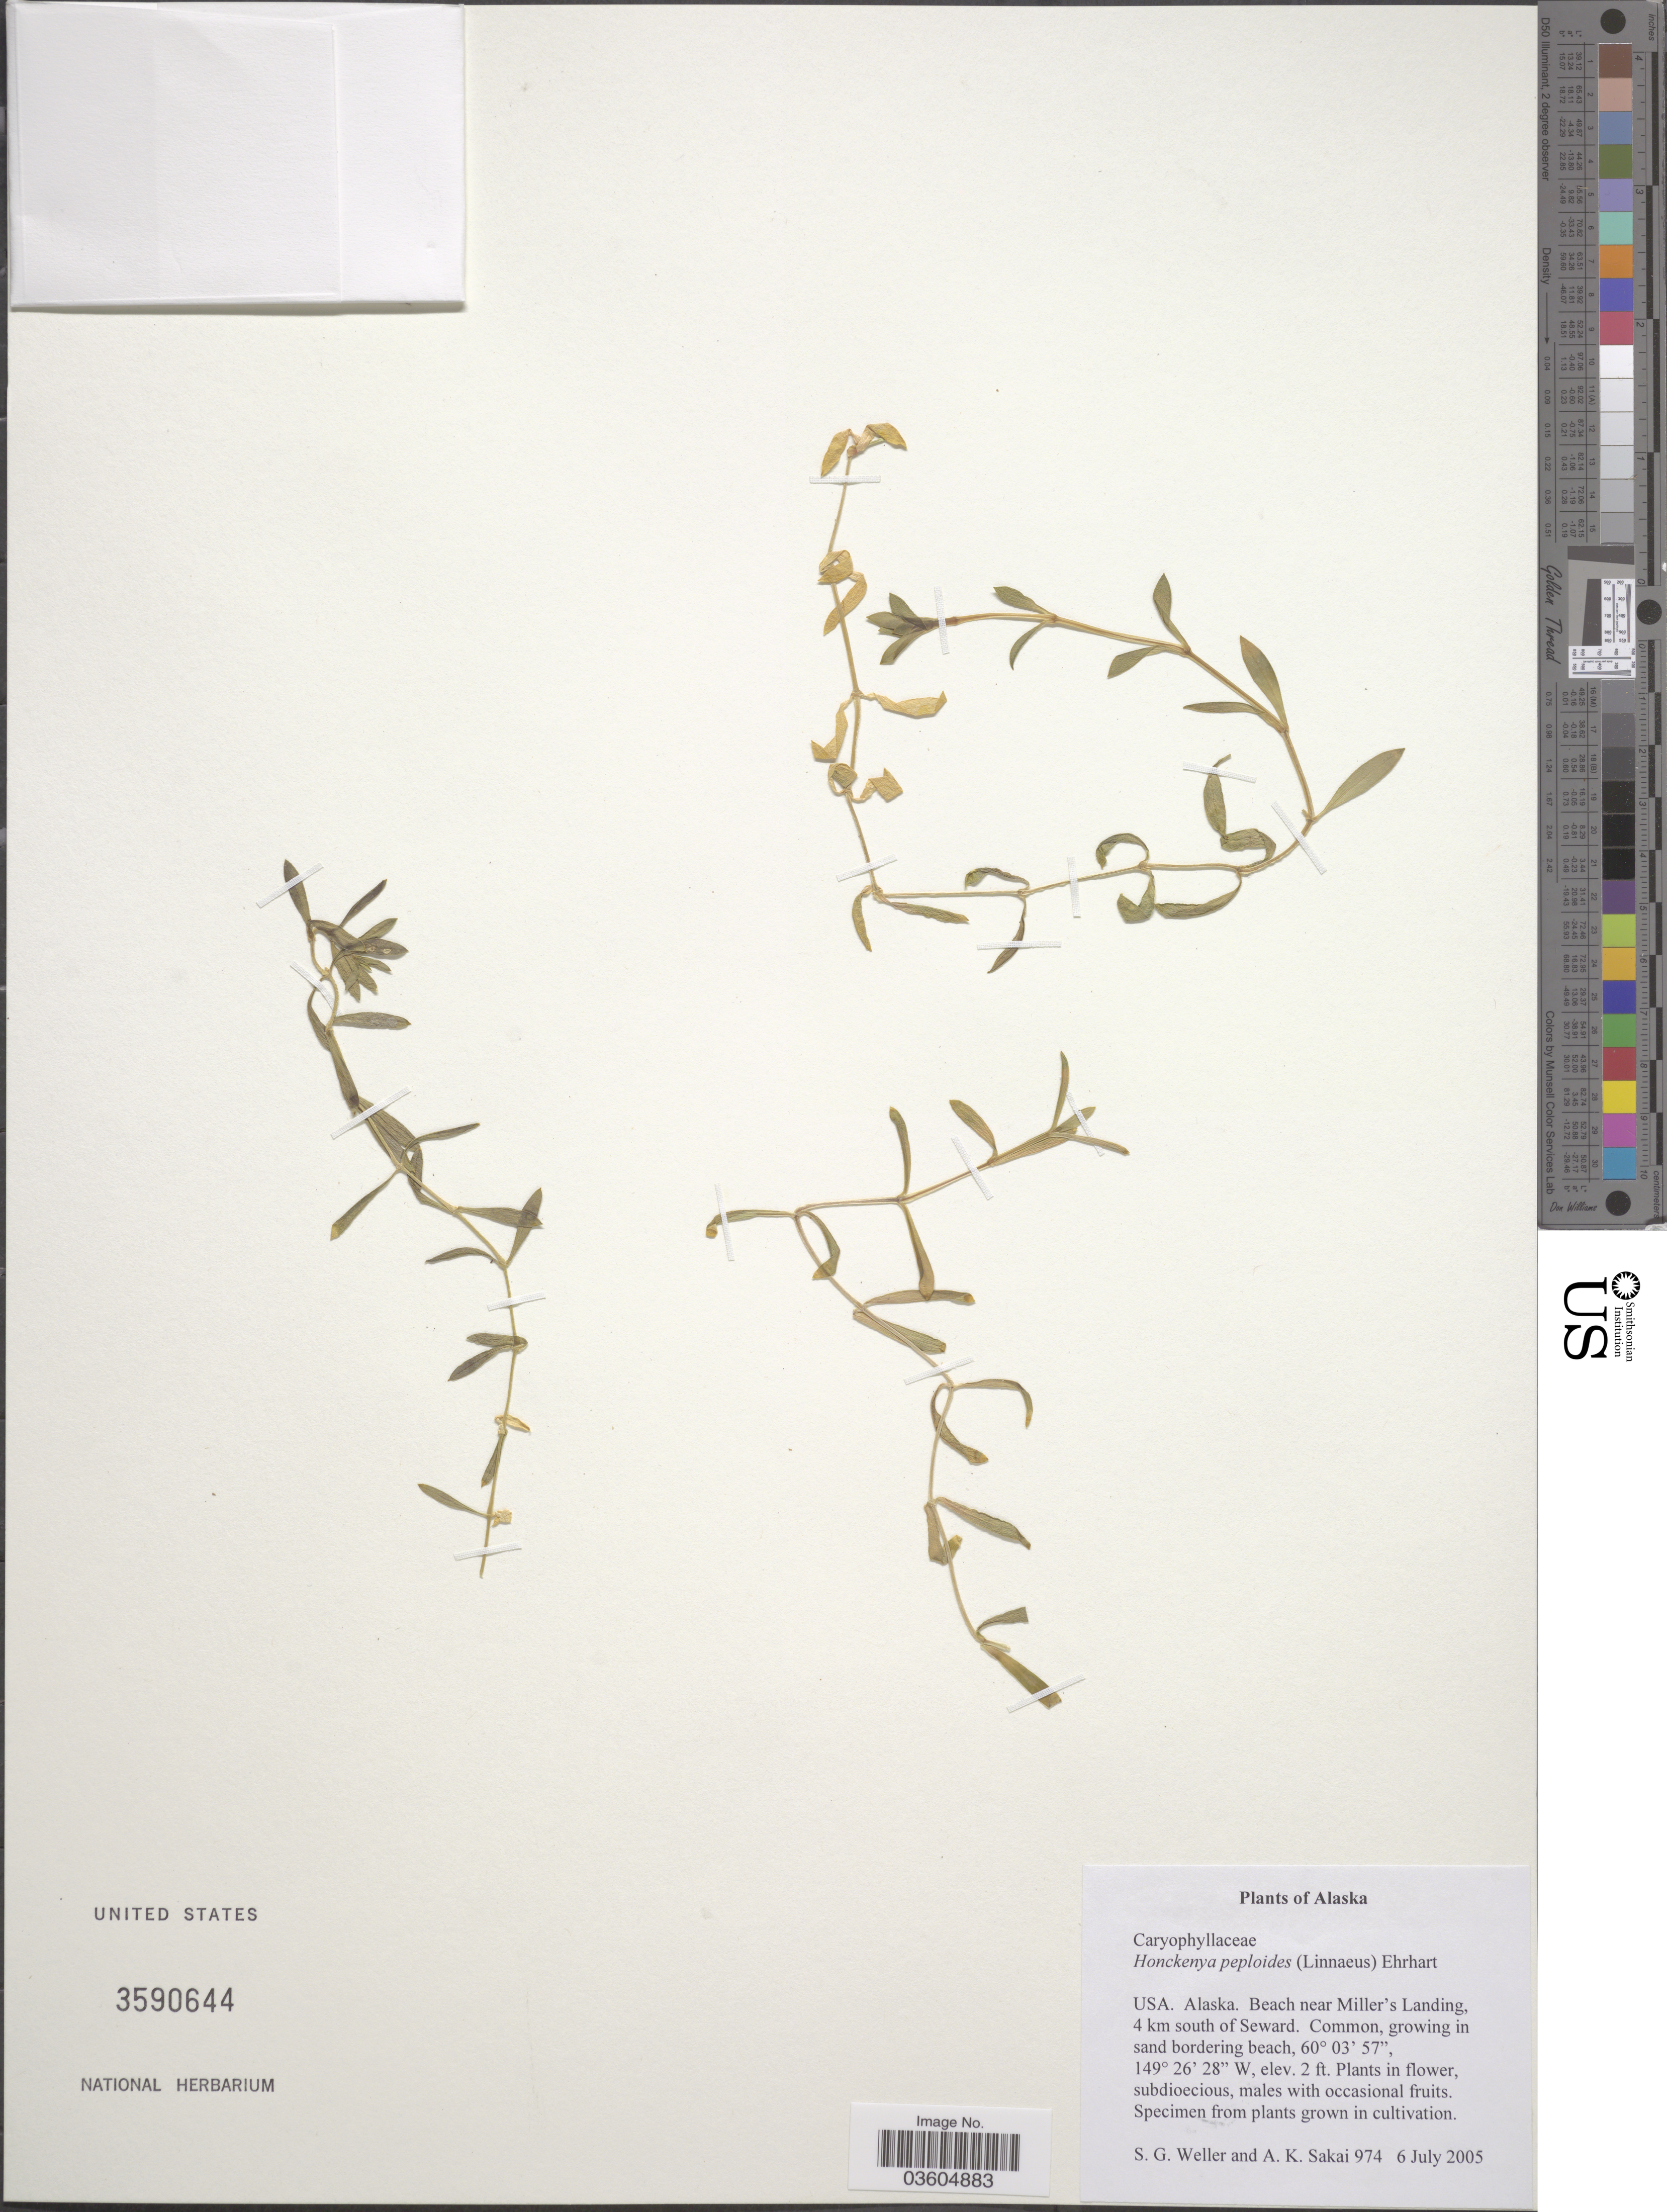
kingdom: Plantae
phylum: Tracheophyta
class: Magnoliopsida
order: Caryophyllales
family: Caryophyllaceae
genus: Honckenya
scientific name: Honckenya peploides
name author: (L.) Ehrh.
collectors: S. G. Weller & A. Sakai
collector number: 974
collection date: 2005-07-06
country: United States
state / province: Alaska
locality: USA. Beach near Miller's Landing, 4 km south of Seward.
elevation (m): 1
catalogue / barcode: US 3590644